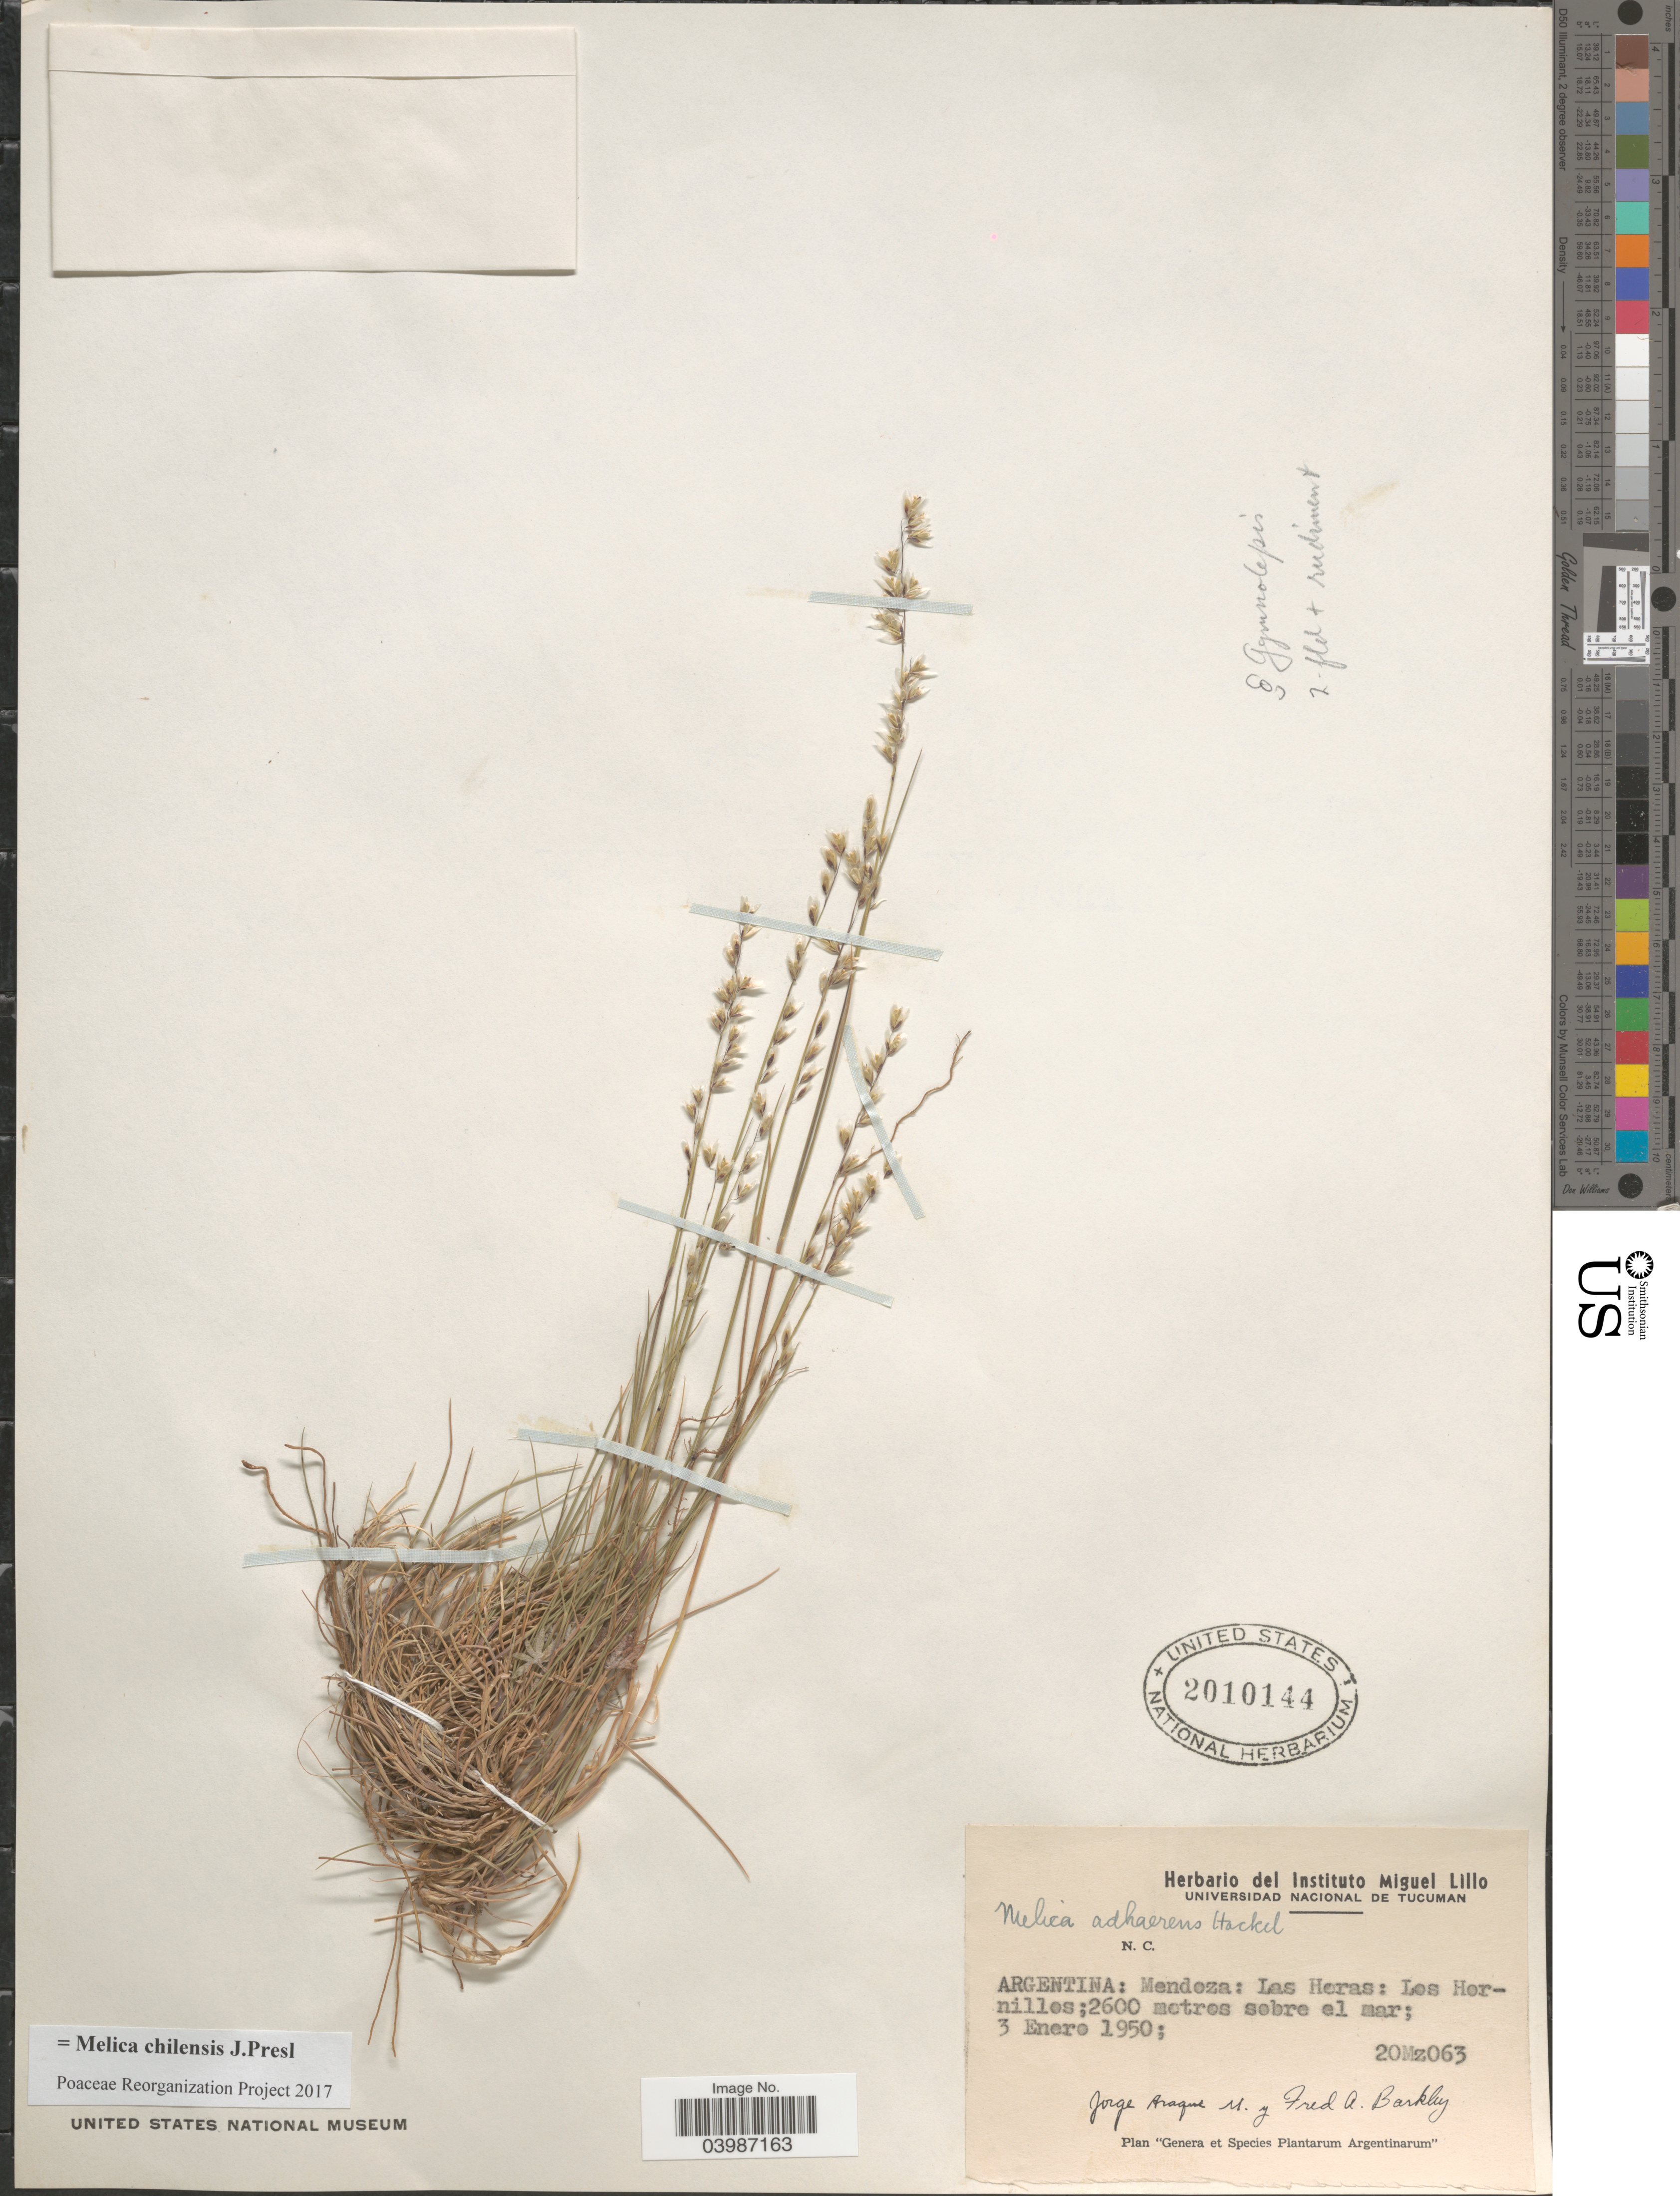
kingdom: Plantae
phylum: Tracheophyta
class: Liliopsida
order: Poales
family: Poaceae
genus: Melica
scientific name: Melica chilensis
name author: J. Presl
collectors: J. Araque Molina & F. A. Barkley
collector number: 20Mz063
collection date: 1950-01-03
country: Argentina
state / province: Mendoza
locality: Las Heras: Los Hornillos.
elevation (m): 2600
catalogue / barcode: US 2010144